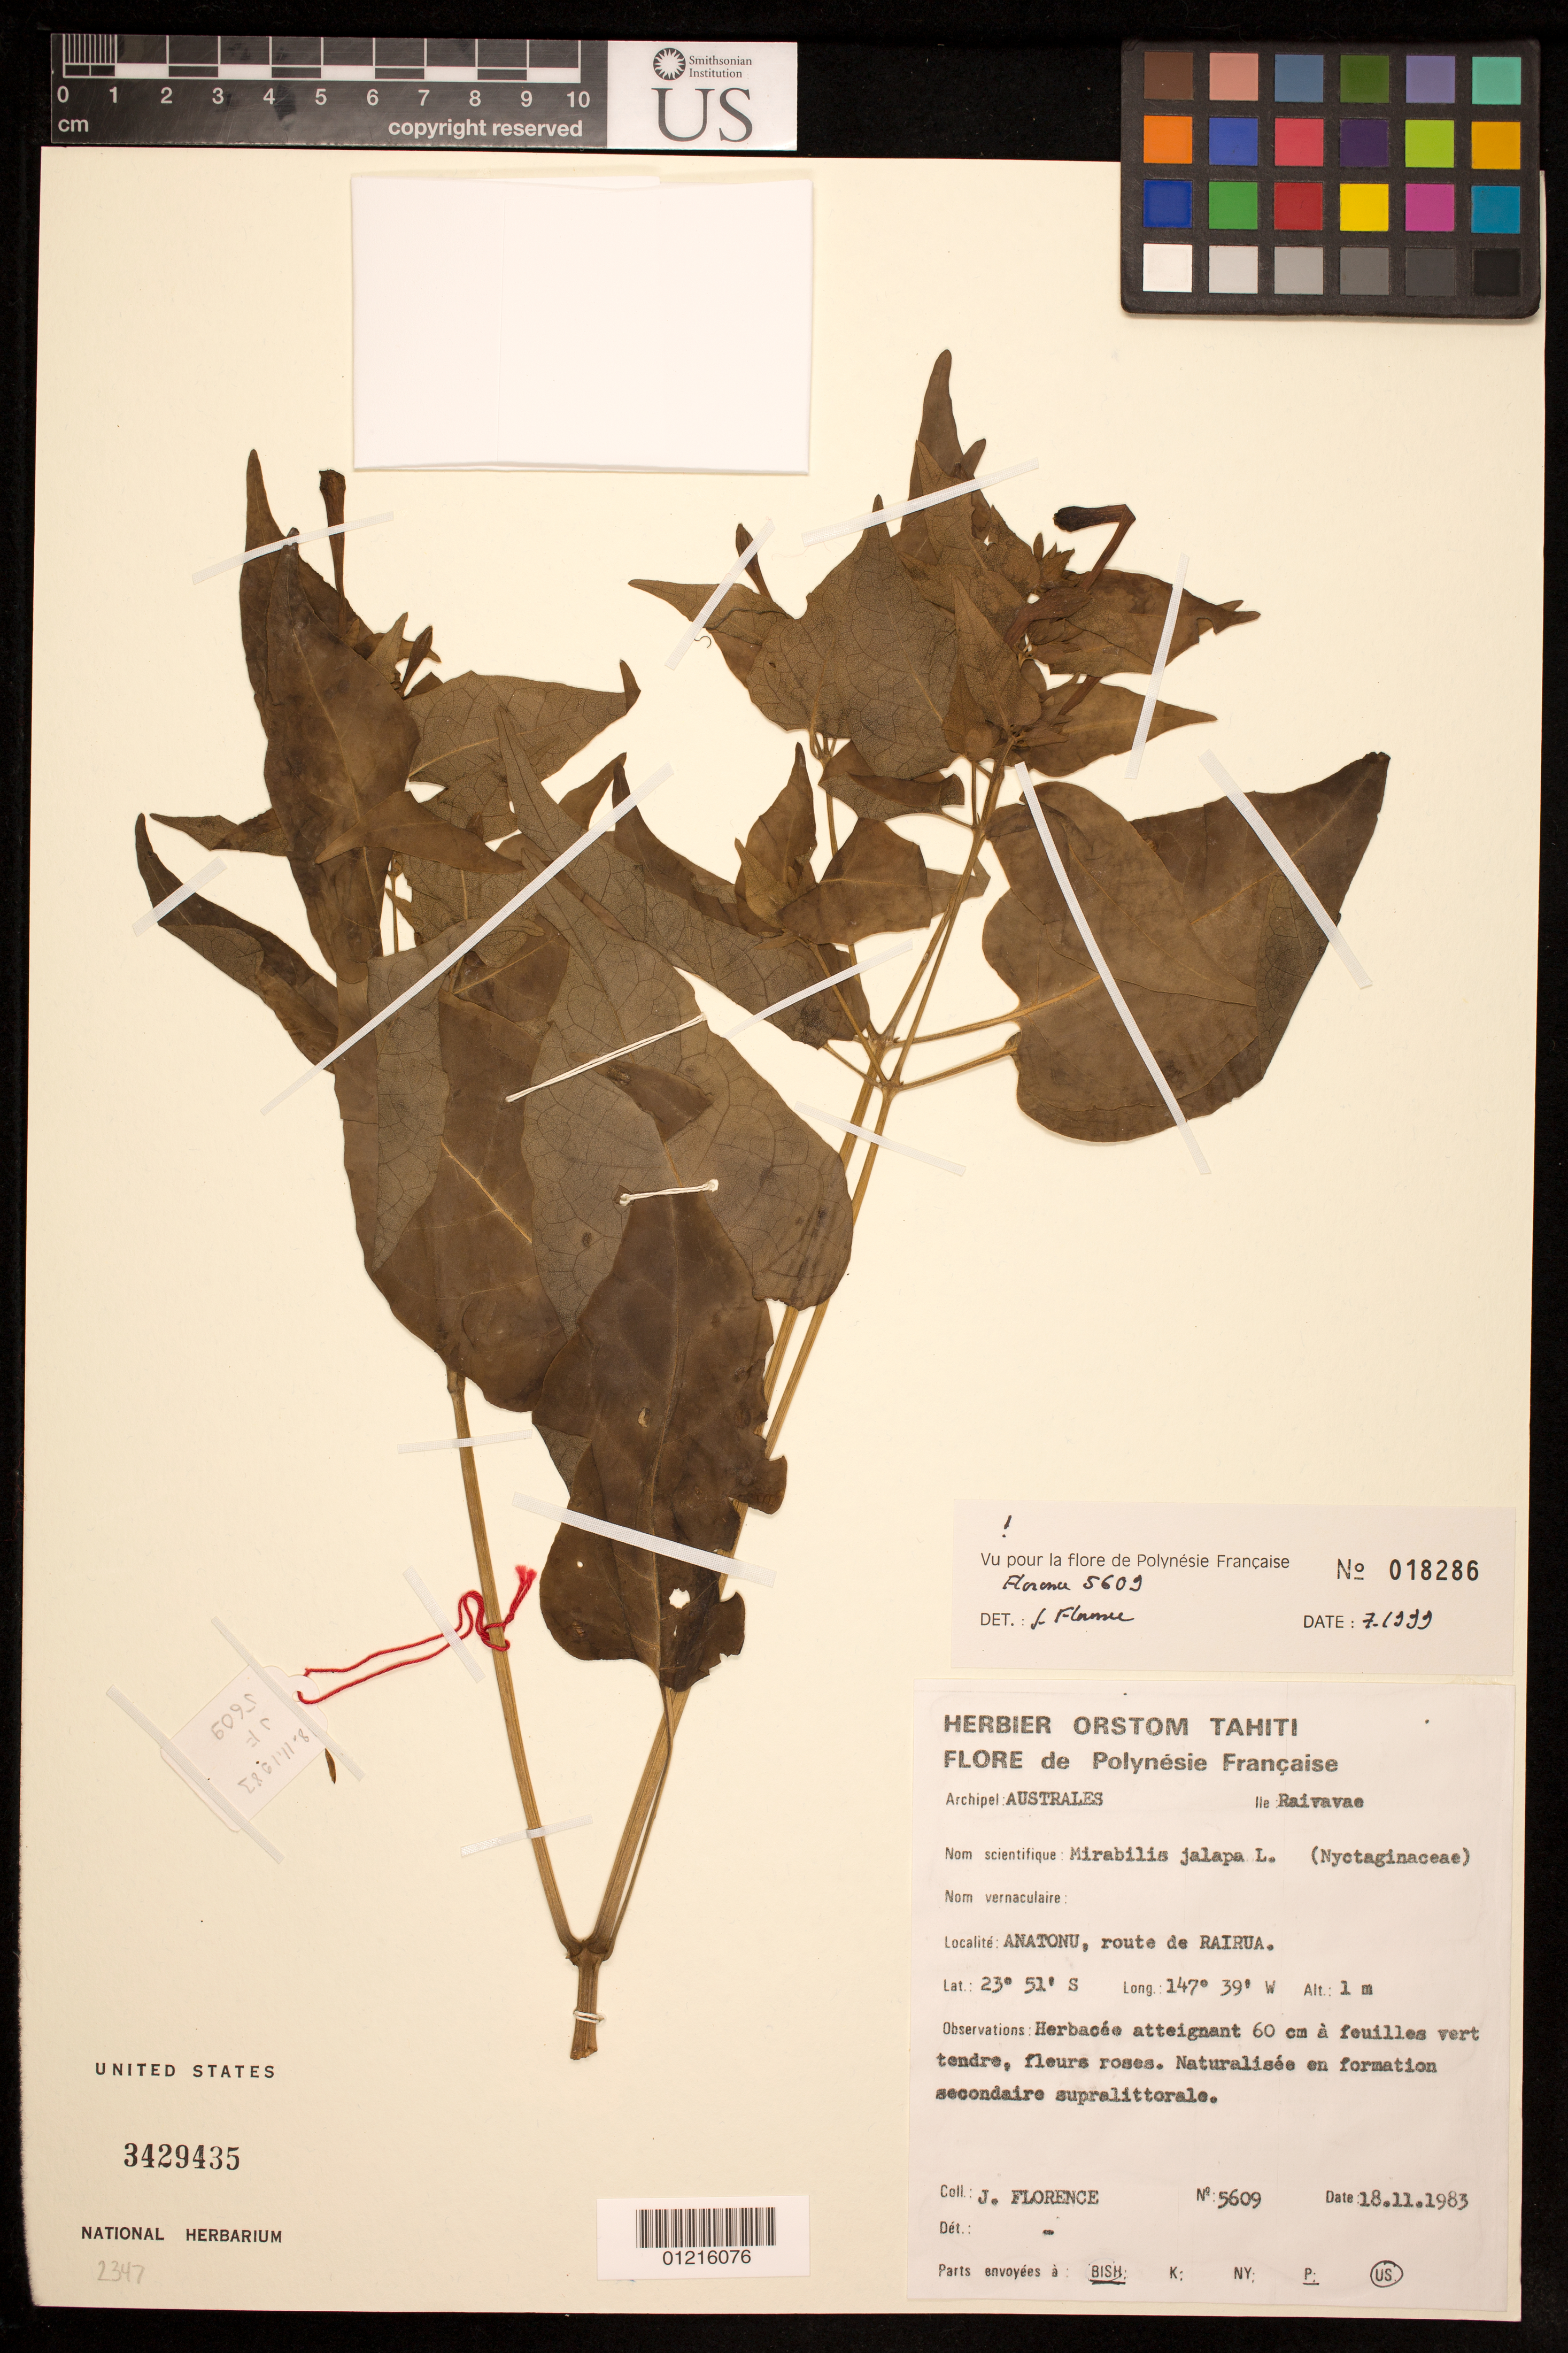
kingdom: Plantae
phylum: Tracheophyta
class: Magnoliopsida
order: Caryophyllales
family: Nyctaginaceae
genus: Mirabilis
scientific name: Mirabilis jalapa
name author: L.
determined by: Florence, J.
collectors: J. Florence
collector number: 5609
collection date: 1973-11-18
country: French Polynesia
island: Raivavae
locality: Anatonu, route de Rairua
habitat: Formation secondaire supralittorale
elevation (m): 1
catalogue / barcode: US 3429435